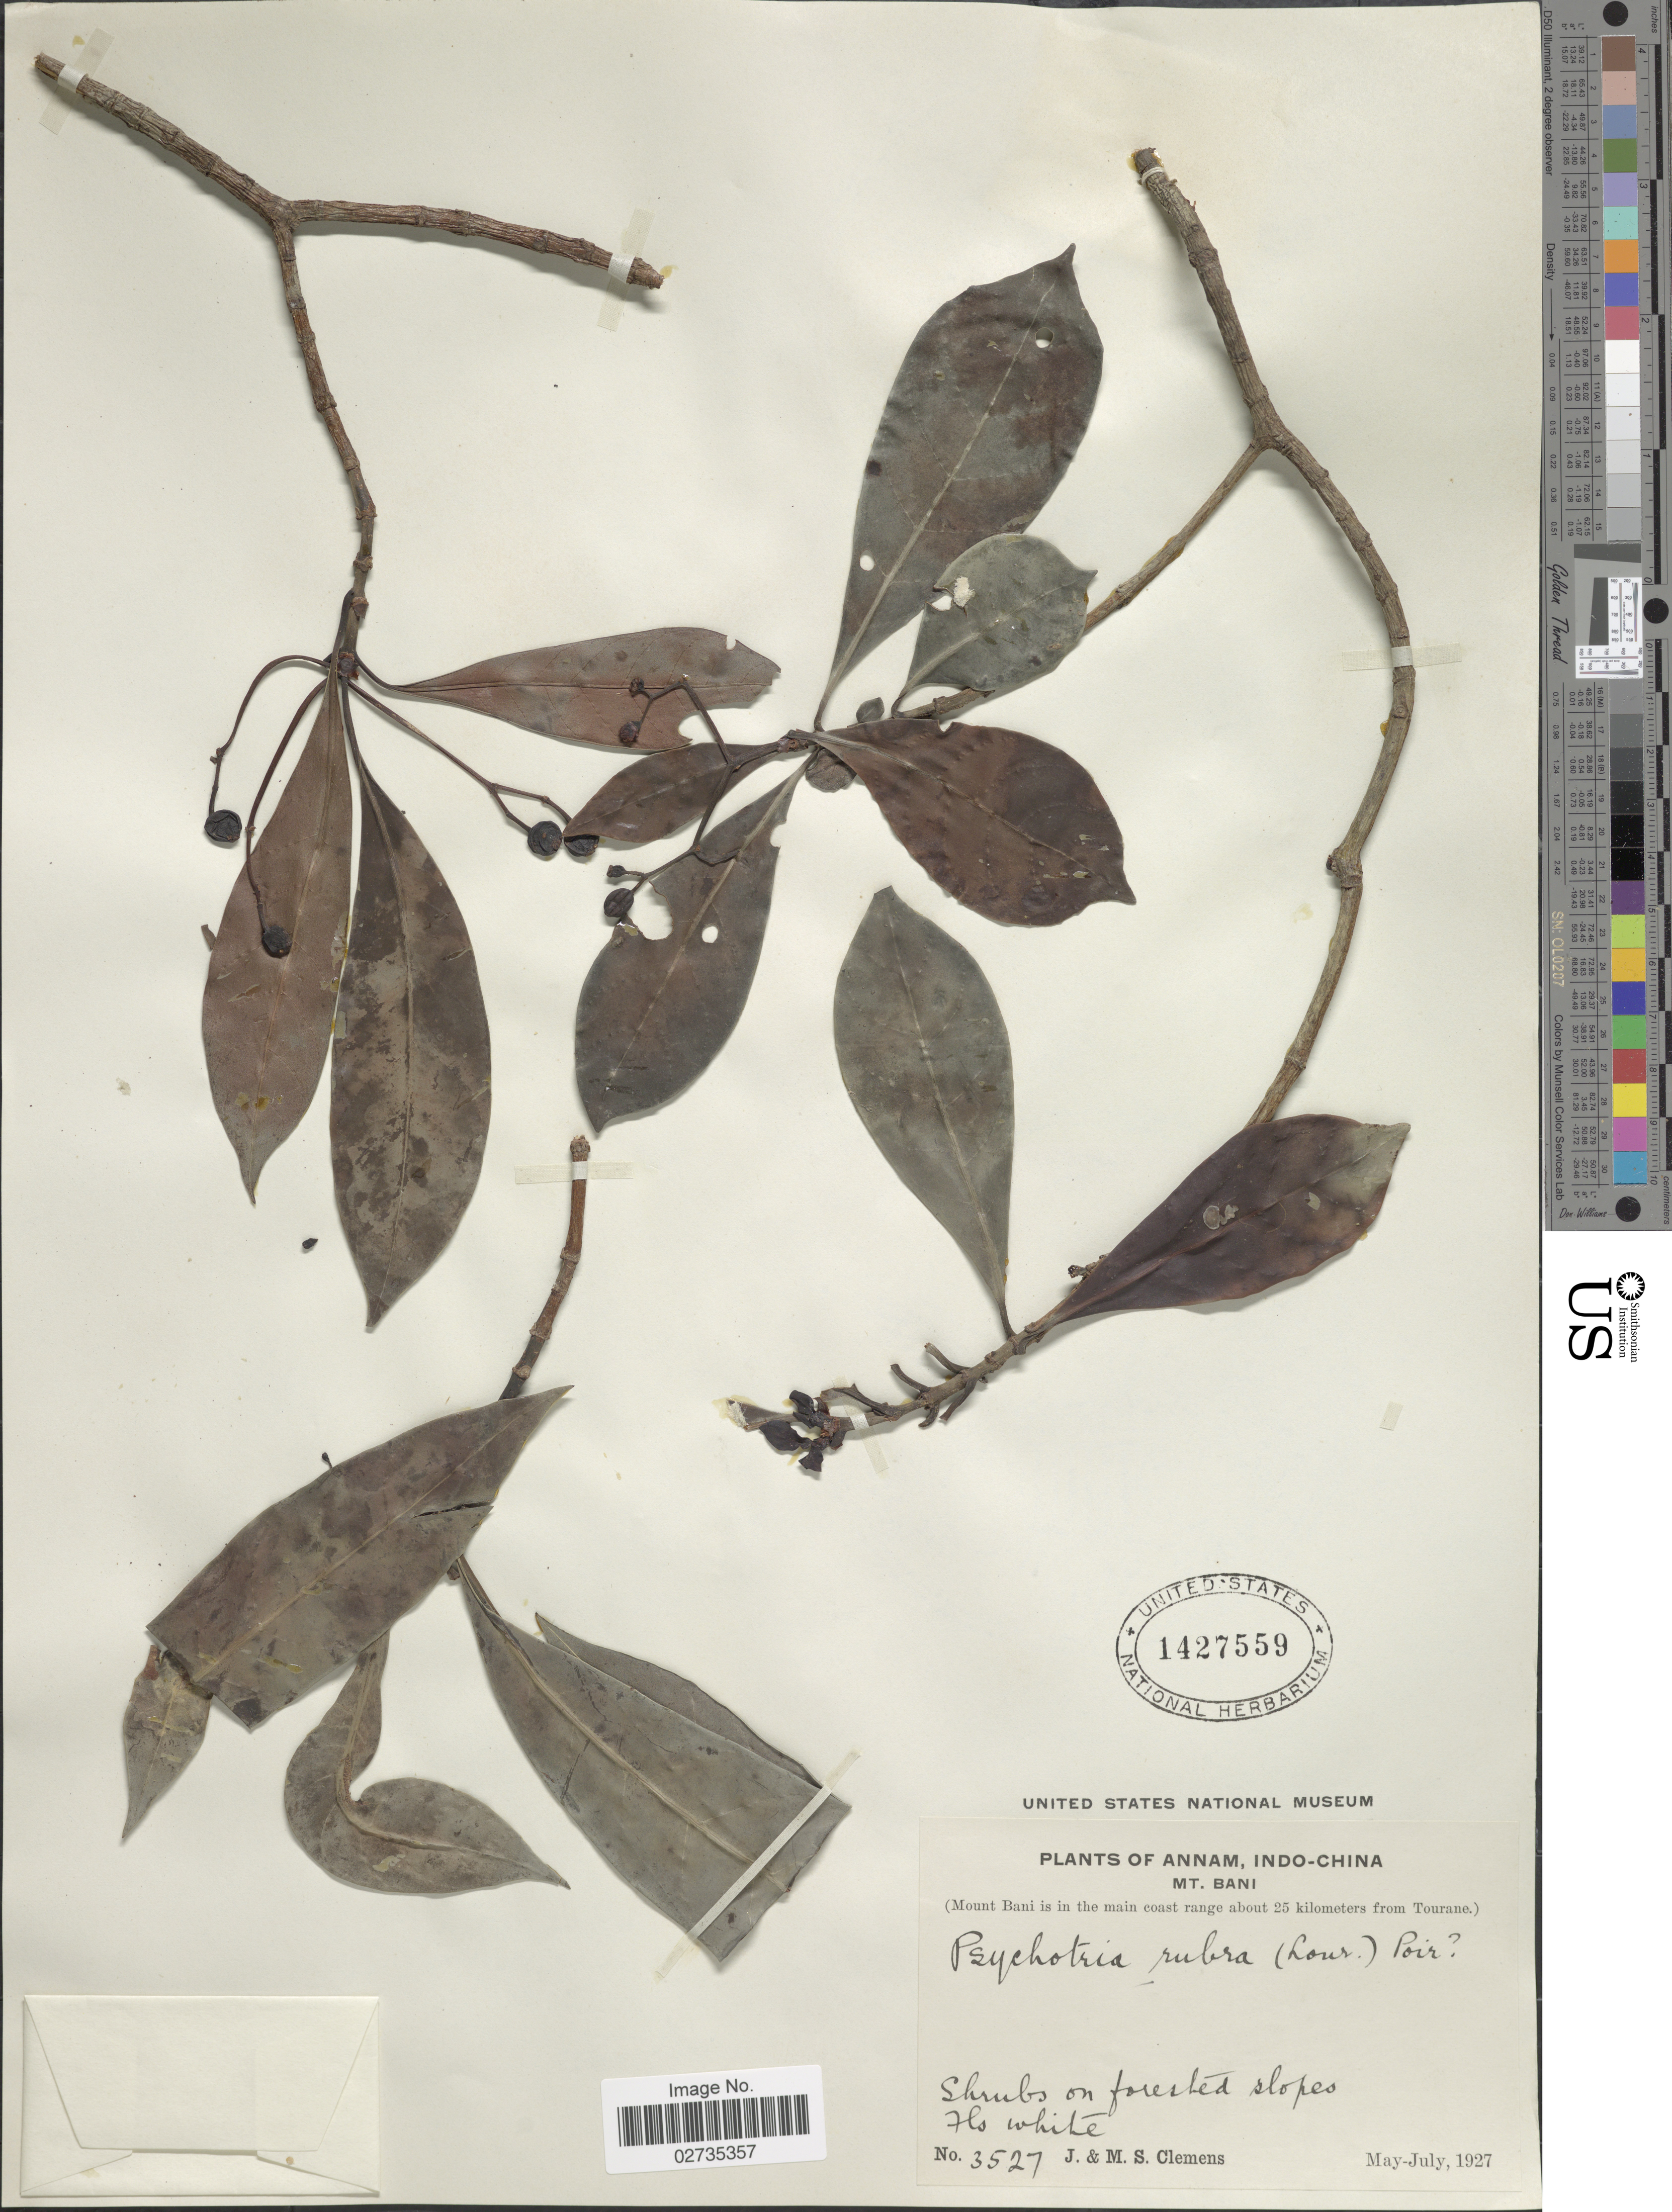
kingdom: Plantae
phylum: Tracheophyta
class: Magnoliopsida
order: Gentianales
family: Rubiaceae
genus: Psychotria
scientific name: Psychotria elliptica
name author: Willd. ex Roem. & Schult.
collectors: J. Clemens & M. S. Clemens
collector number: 3527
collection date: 1927-05/1927-07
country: Vietnam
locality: Annam, Indo-China, Mt. Bani (Mount Bani is in the main coast range about 25 kilometers from Tourane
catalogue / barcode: US 1427559